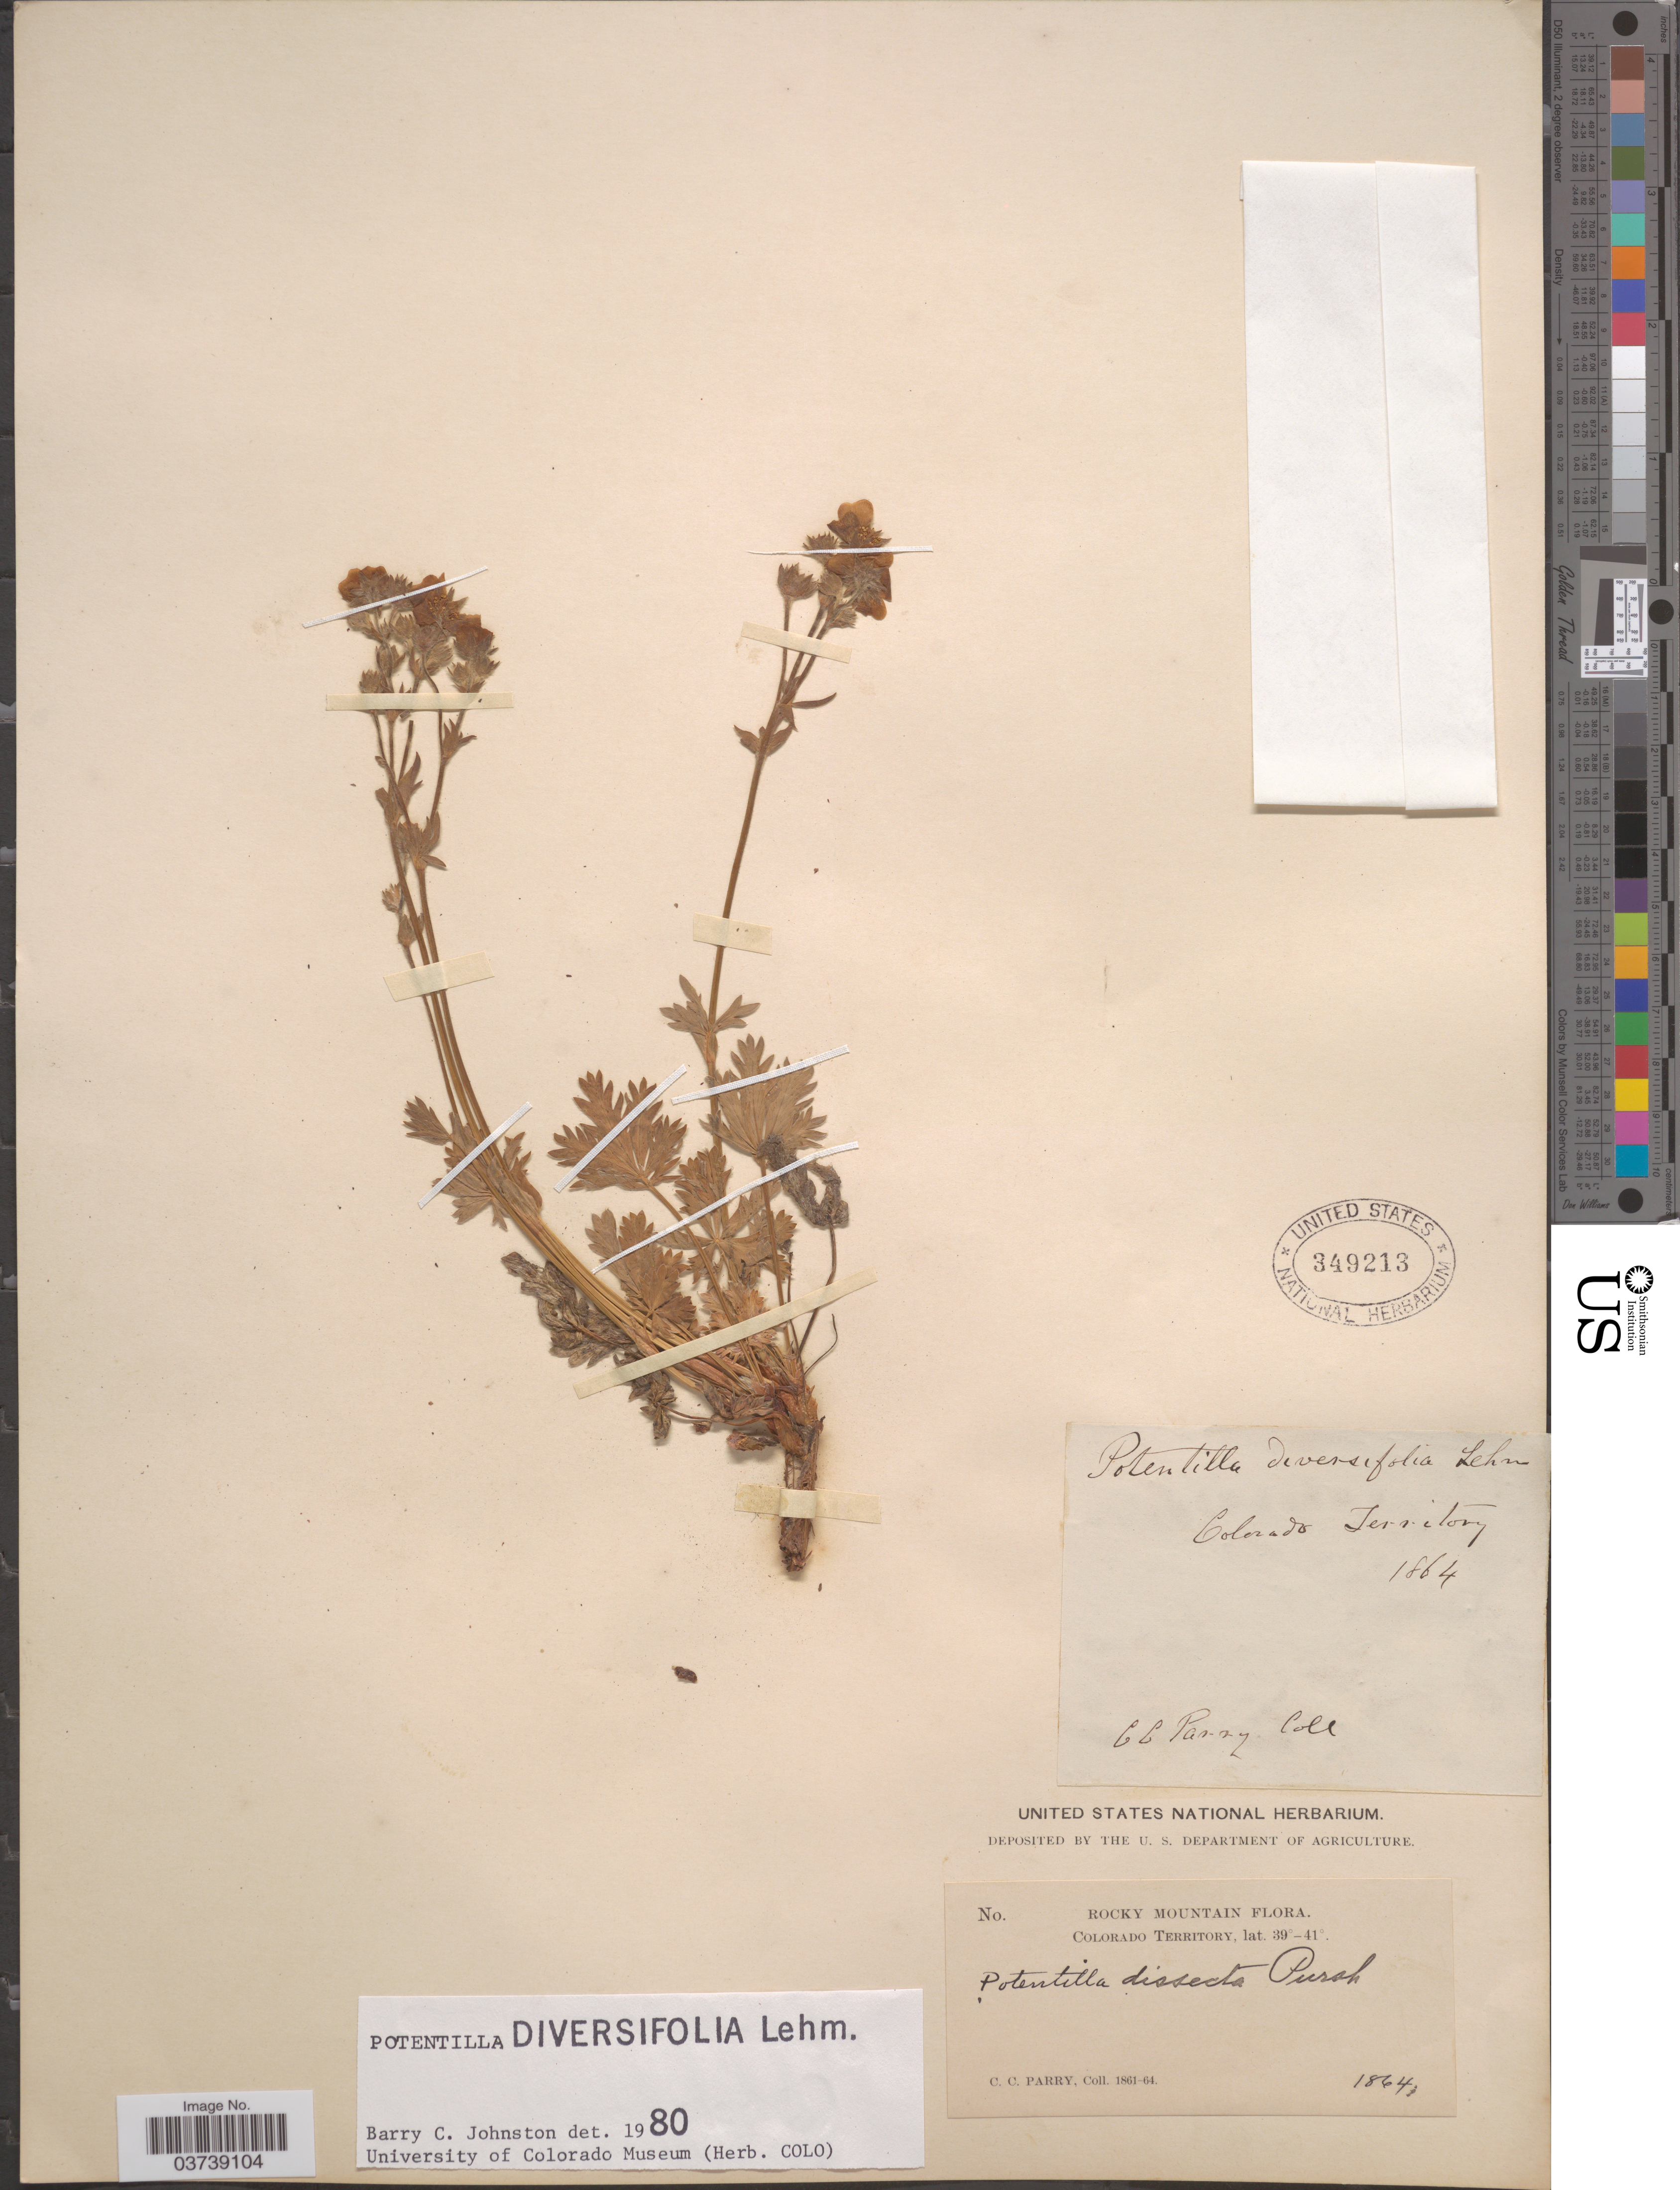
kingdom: Plantae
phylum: Tracheophyta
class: Magnoliopsida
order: Rosales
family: Rosaceae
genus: Potentilla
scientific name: Potentilla diversifolia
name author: Lehm.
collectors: C. C. Parry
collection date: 1864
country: United States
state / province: Colorado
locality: Rocky Mountain. Colorado Territory.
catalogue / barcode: US 349213